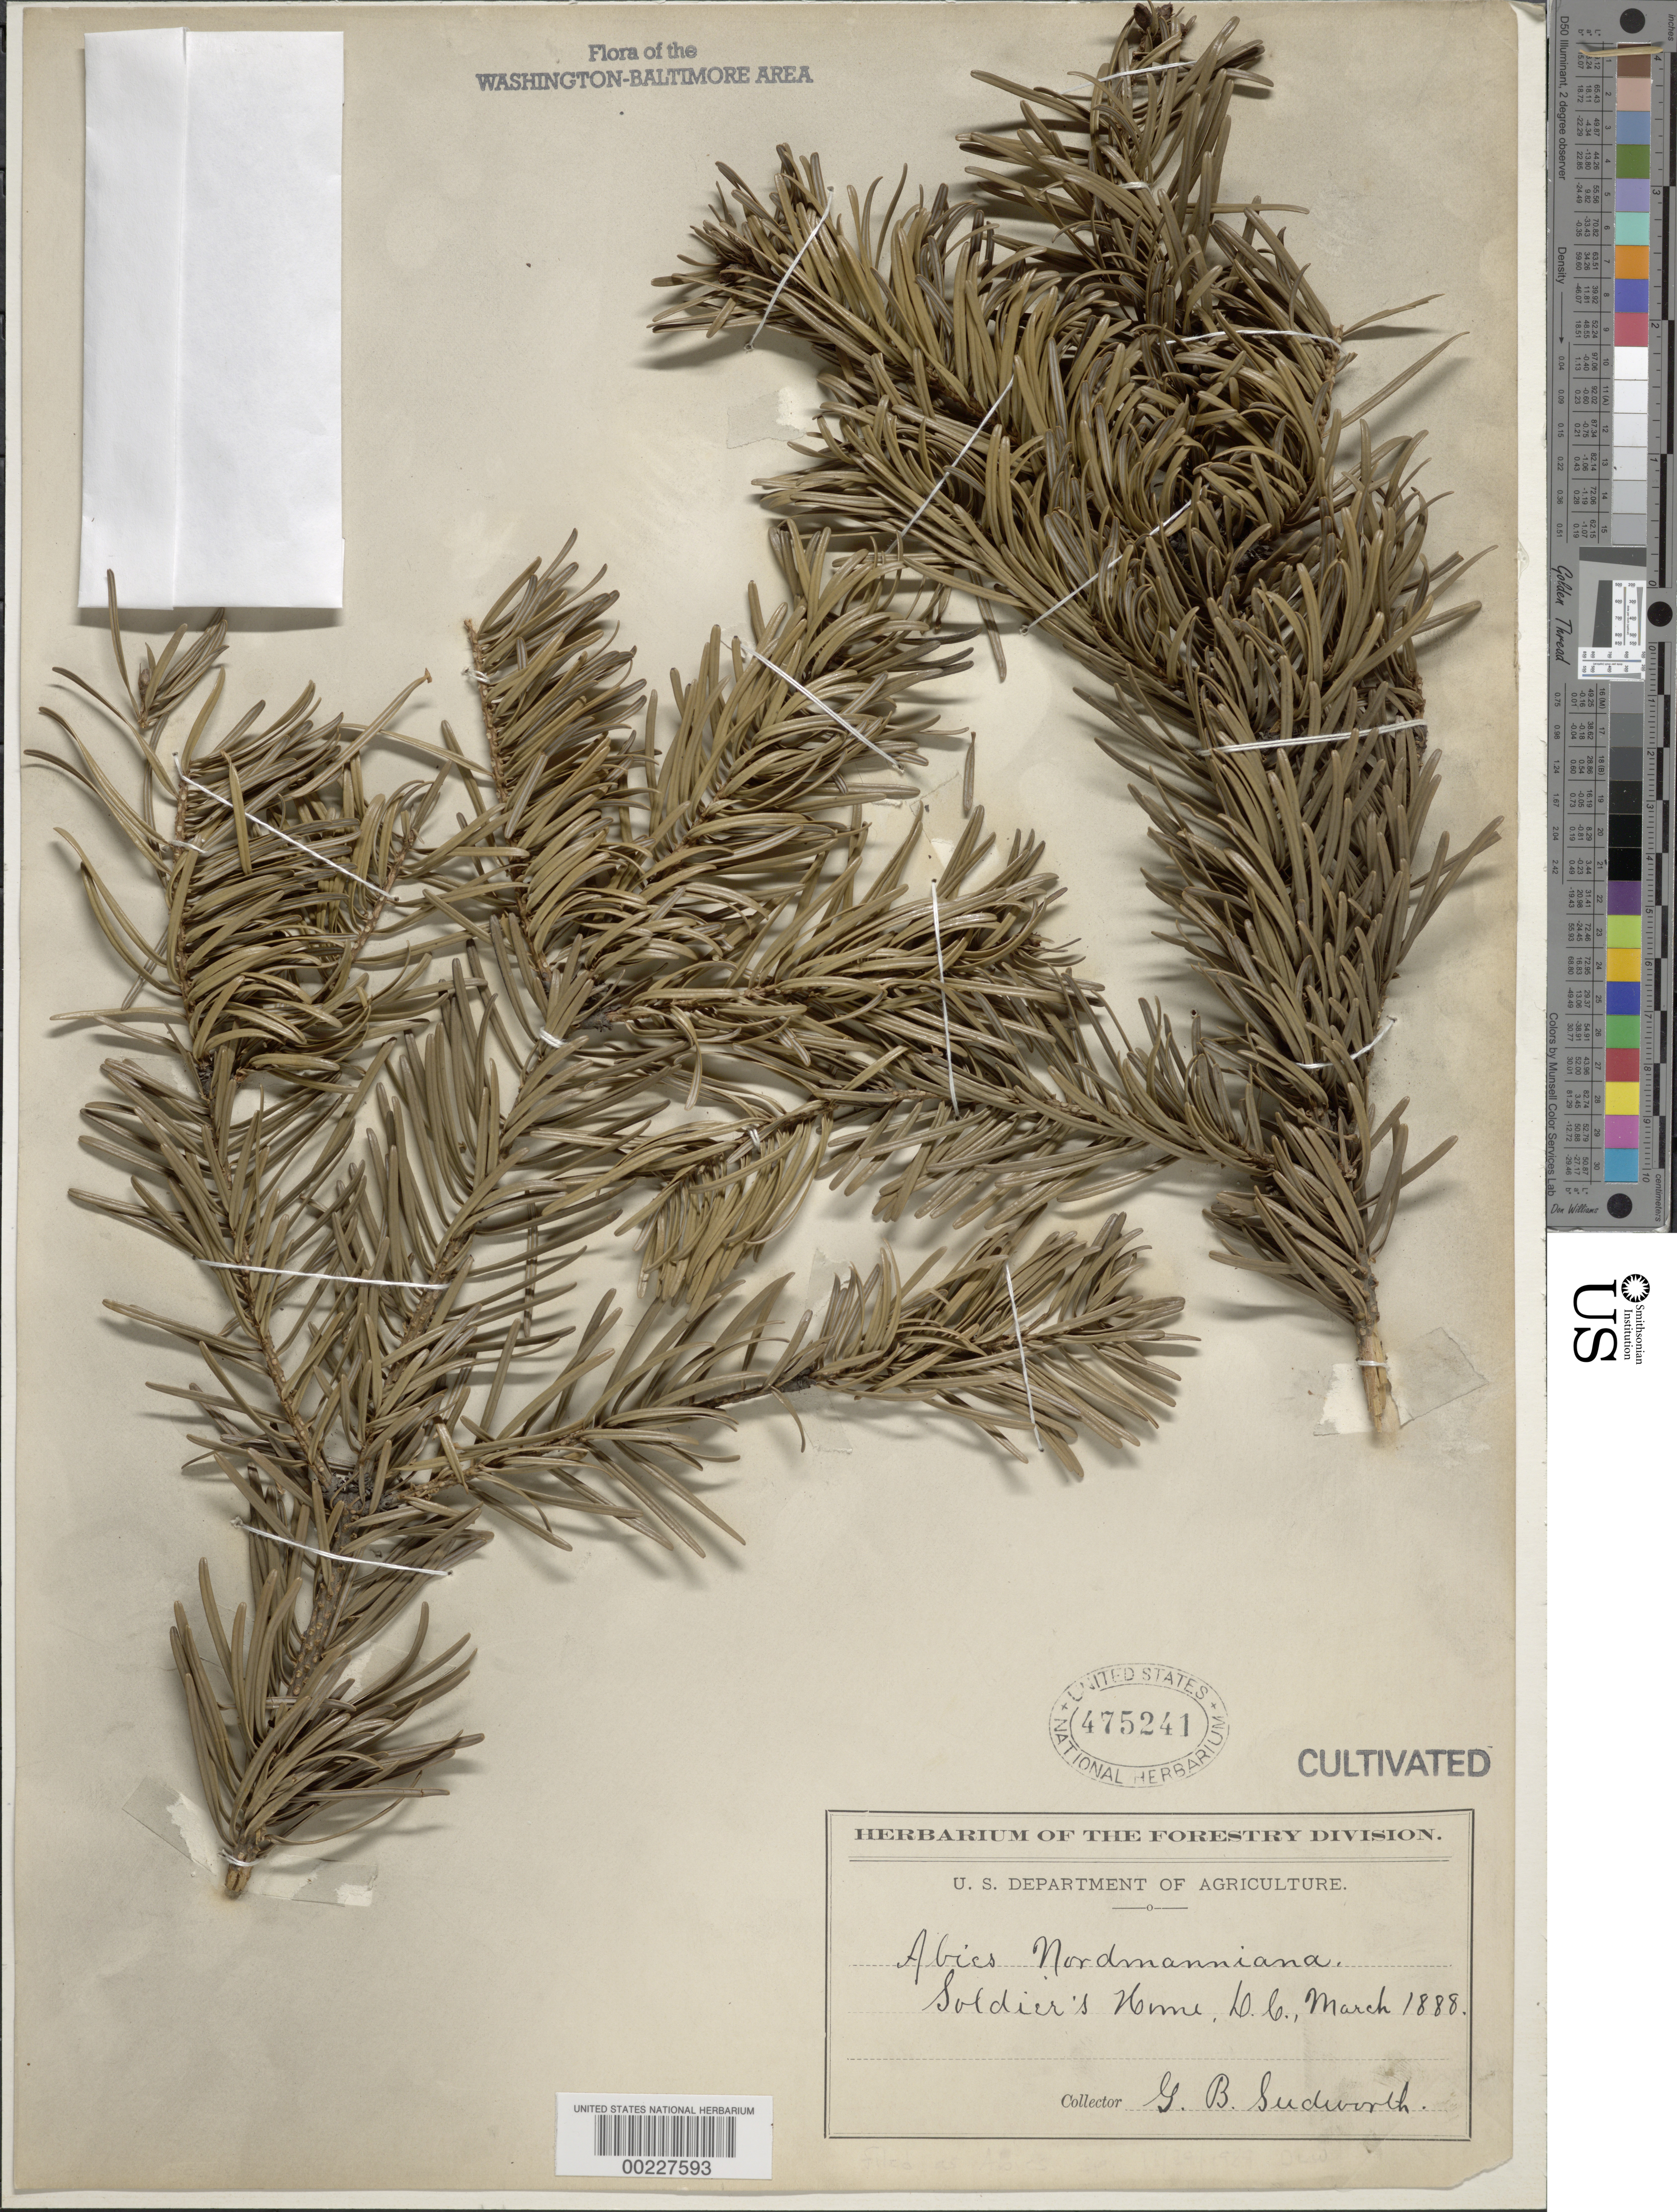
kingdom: Plantae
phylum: Tracheophyta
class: Pinopsida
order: Pinales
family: Pinaceae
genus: Abies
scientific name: Abies nordmanniana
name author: (Steven) Spach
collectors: G. B. Sudworth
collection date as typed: Mar 1888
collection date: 1888-03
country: United States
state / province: District of Columbia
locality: Soldier's Home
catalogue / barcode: US 475241